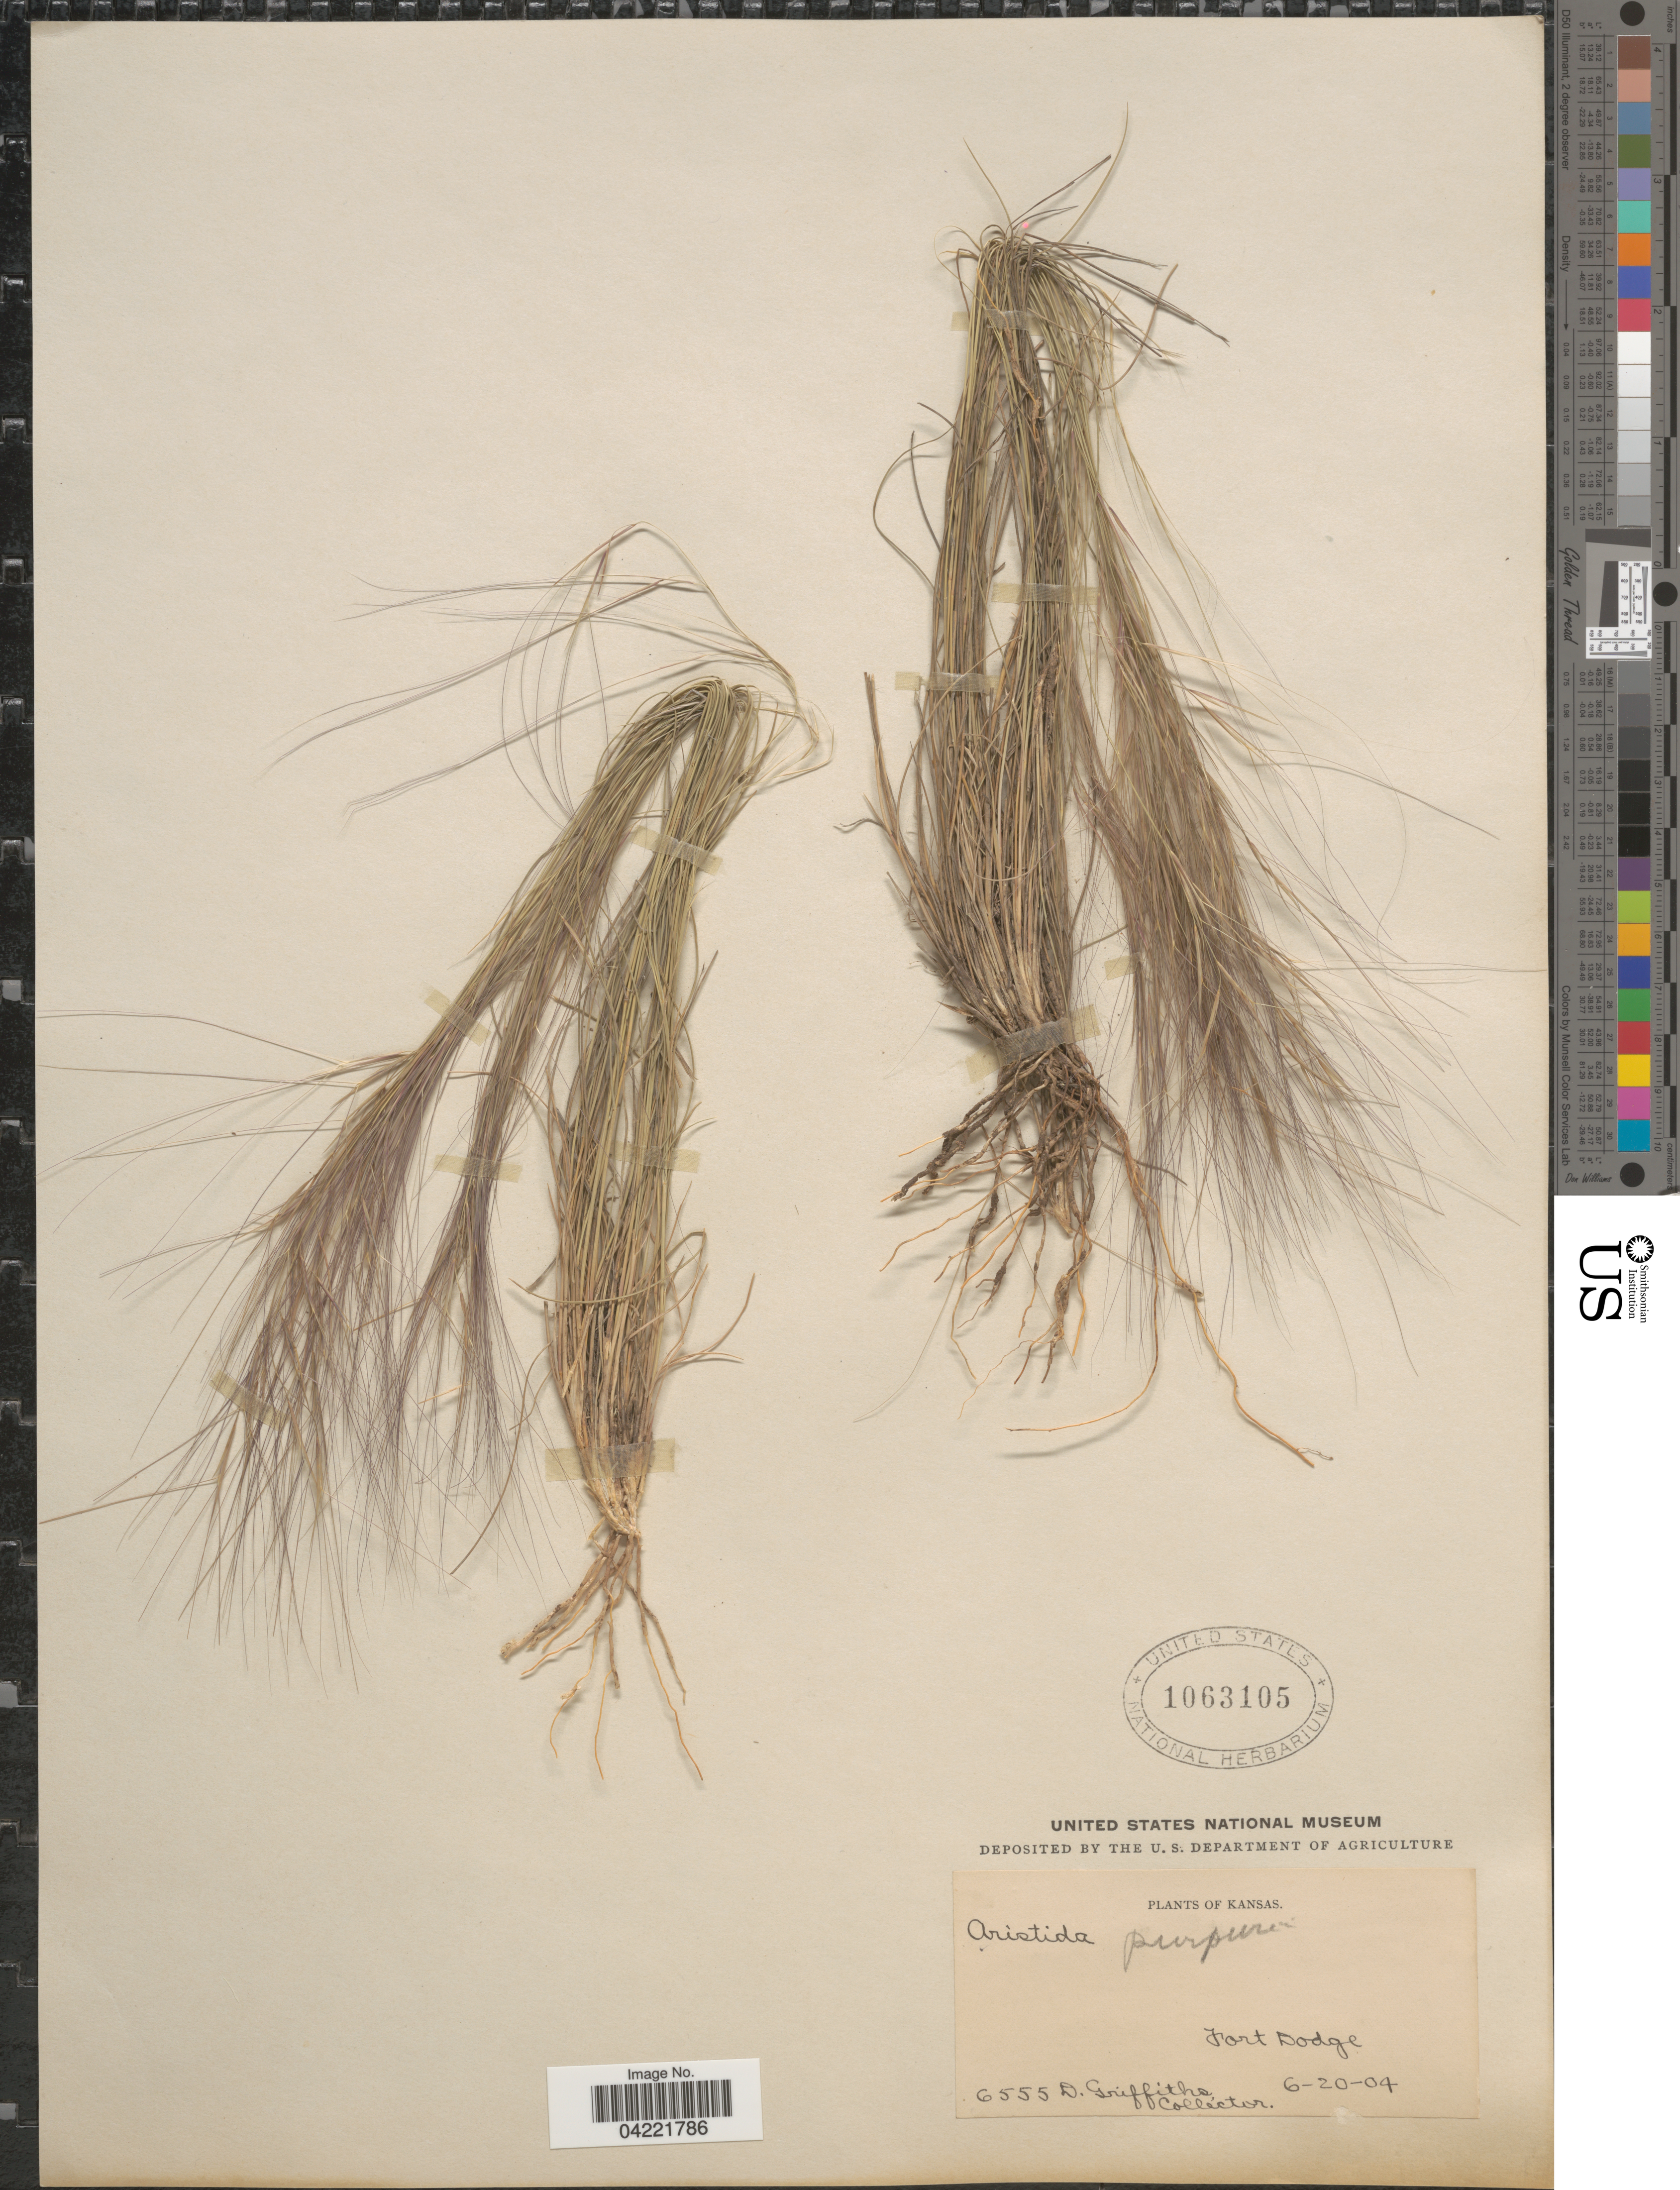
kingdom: Plantae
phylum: Tracheophyta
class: Liliopsida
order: Poales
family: Poaceae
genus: Aristida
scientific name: Aristida purpurea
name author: Nutt.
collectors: D. Griffiths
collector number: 6555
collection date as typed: Transcribed d/m/y: 20/6/4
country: United States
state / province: Kansas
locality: Fort Dodge.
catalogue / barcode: US 1063105